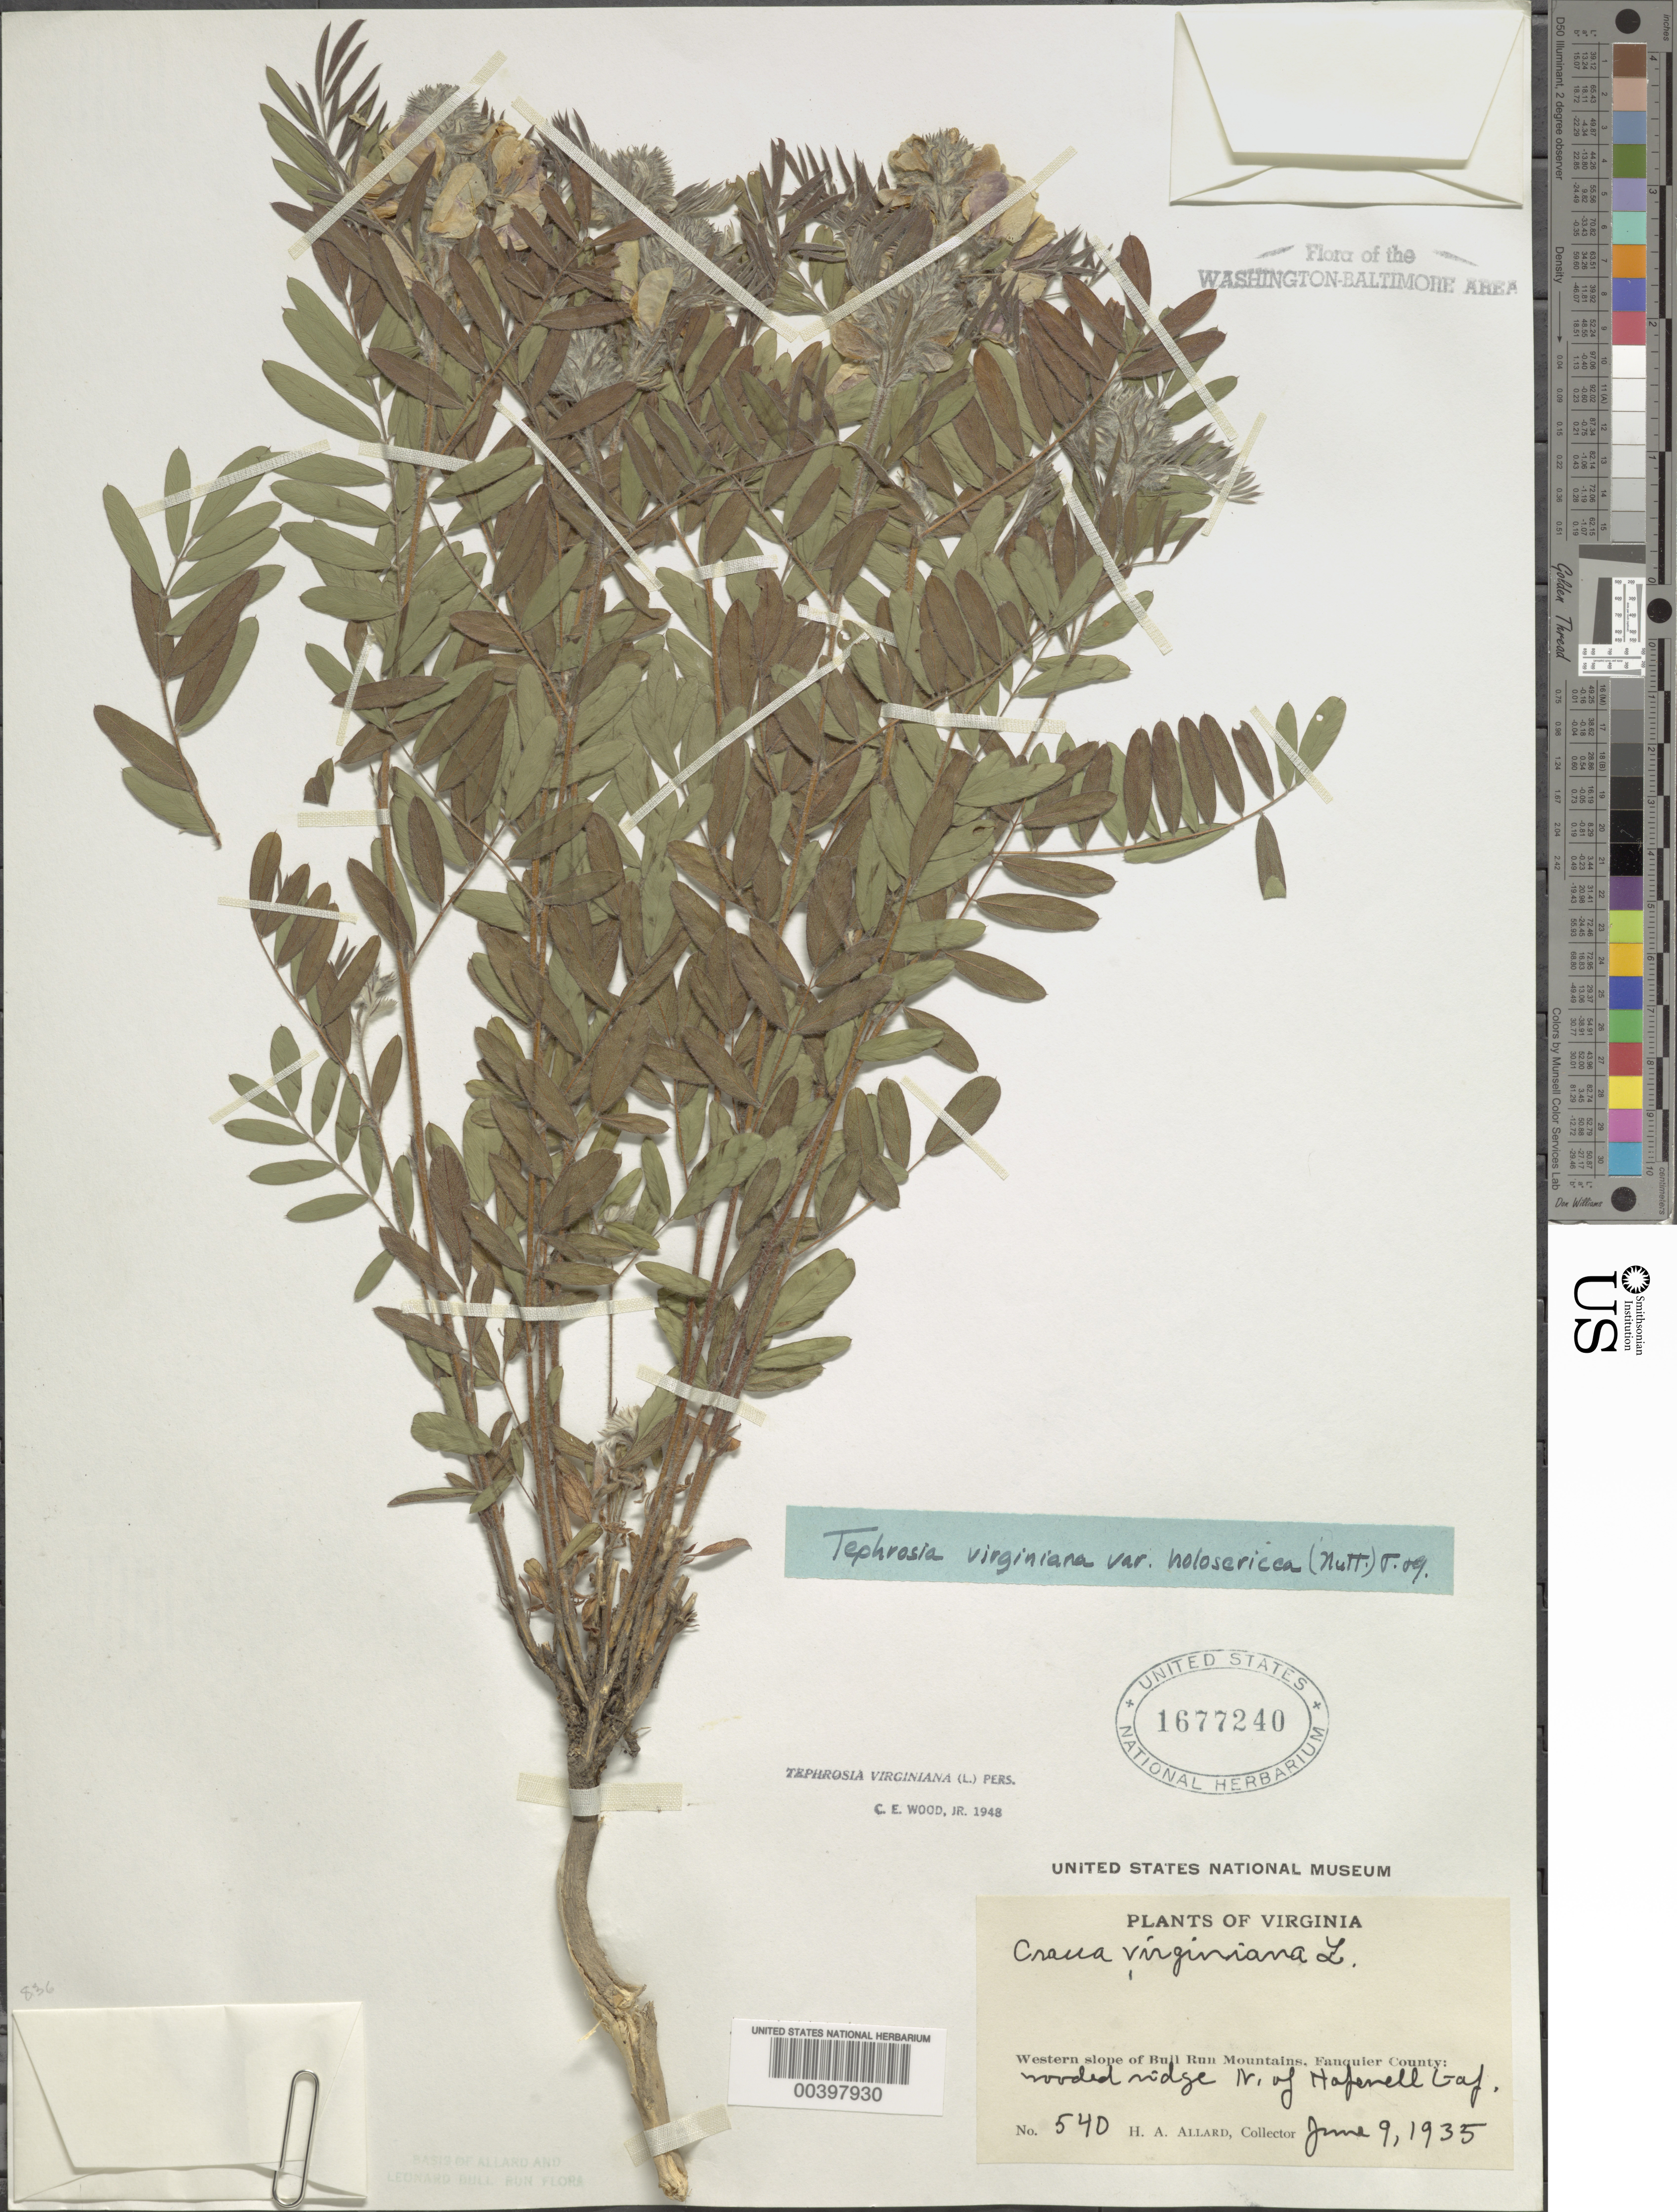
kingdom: Plantae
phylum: Tracheophyta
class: Magnoliopsida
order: Fabales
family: Fabaceae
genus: Tephrosia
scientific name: Tephrosia virginiana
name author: (L.) Pers.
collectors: H. A. Allard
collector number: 540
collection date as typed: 09 Jun 1935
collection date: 1935-06-09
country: United States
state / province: Virginia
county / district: Fauquier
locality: North of Hopewell Gap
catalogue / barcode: US 1677240